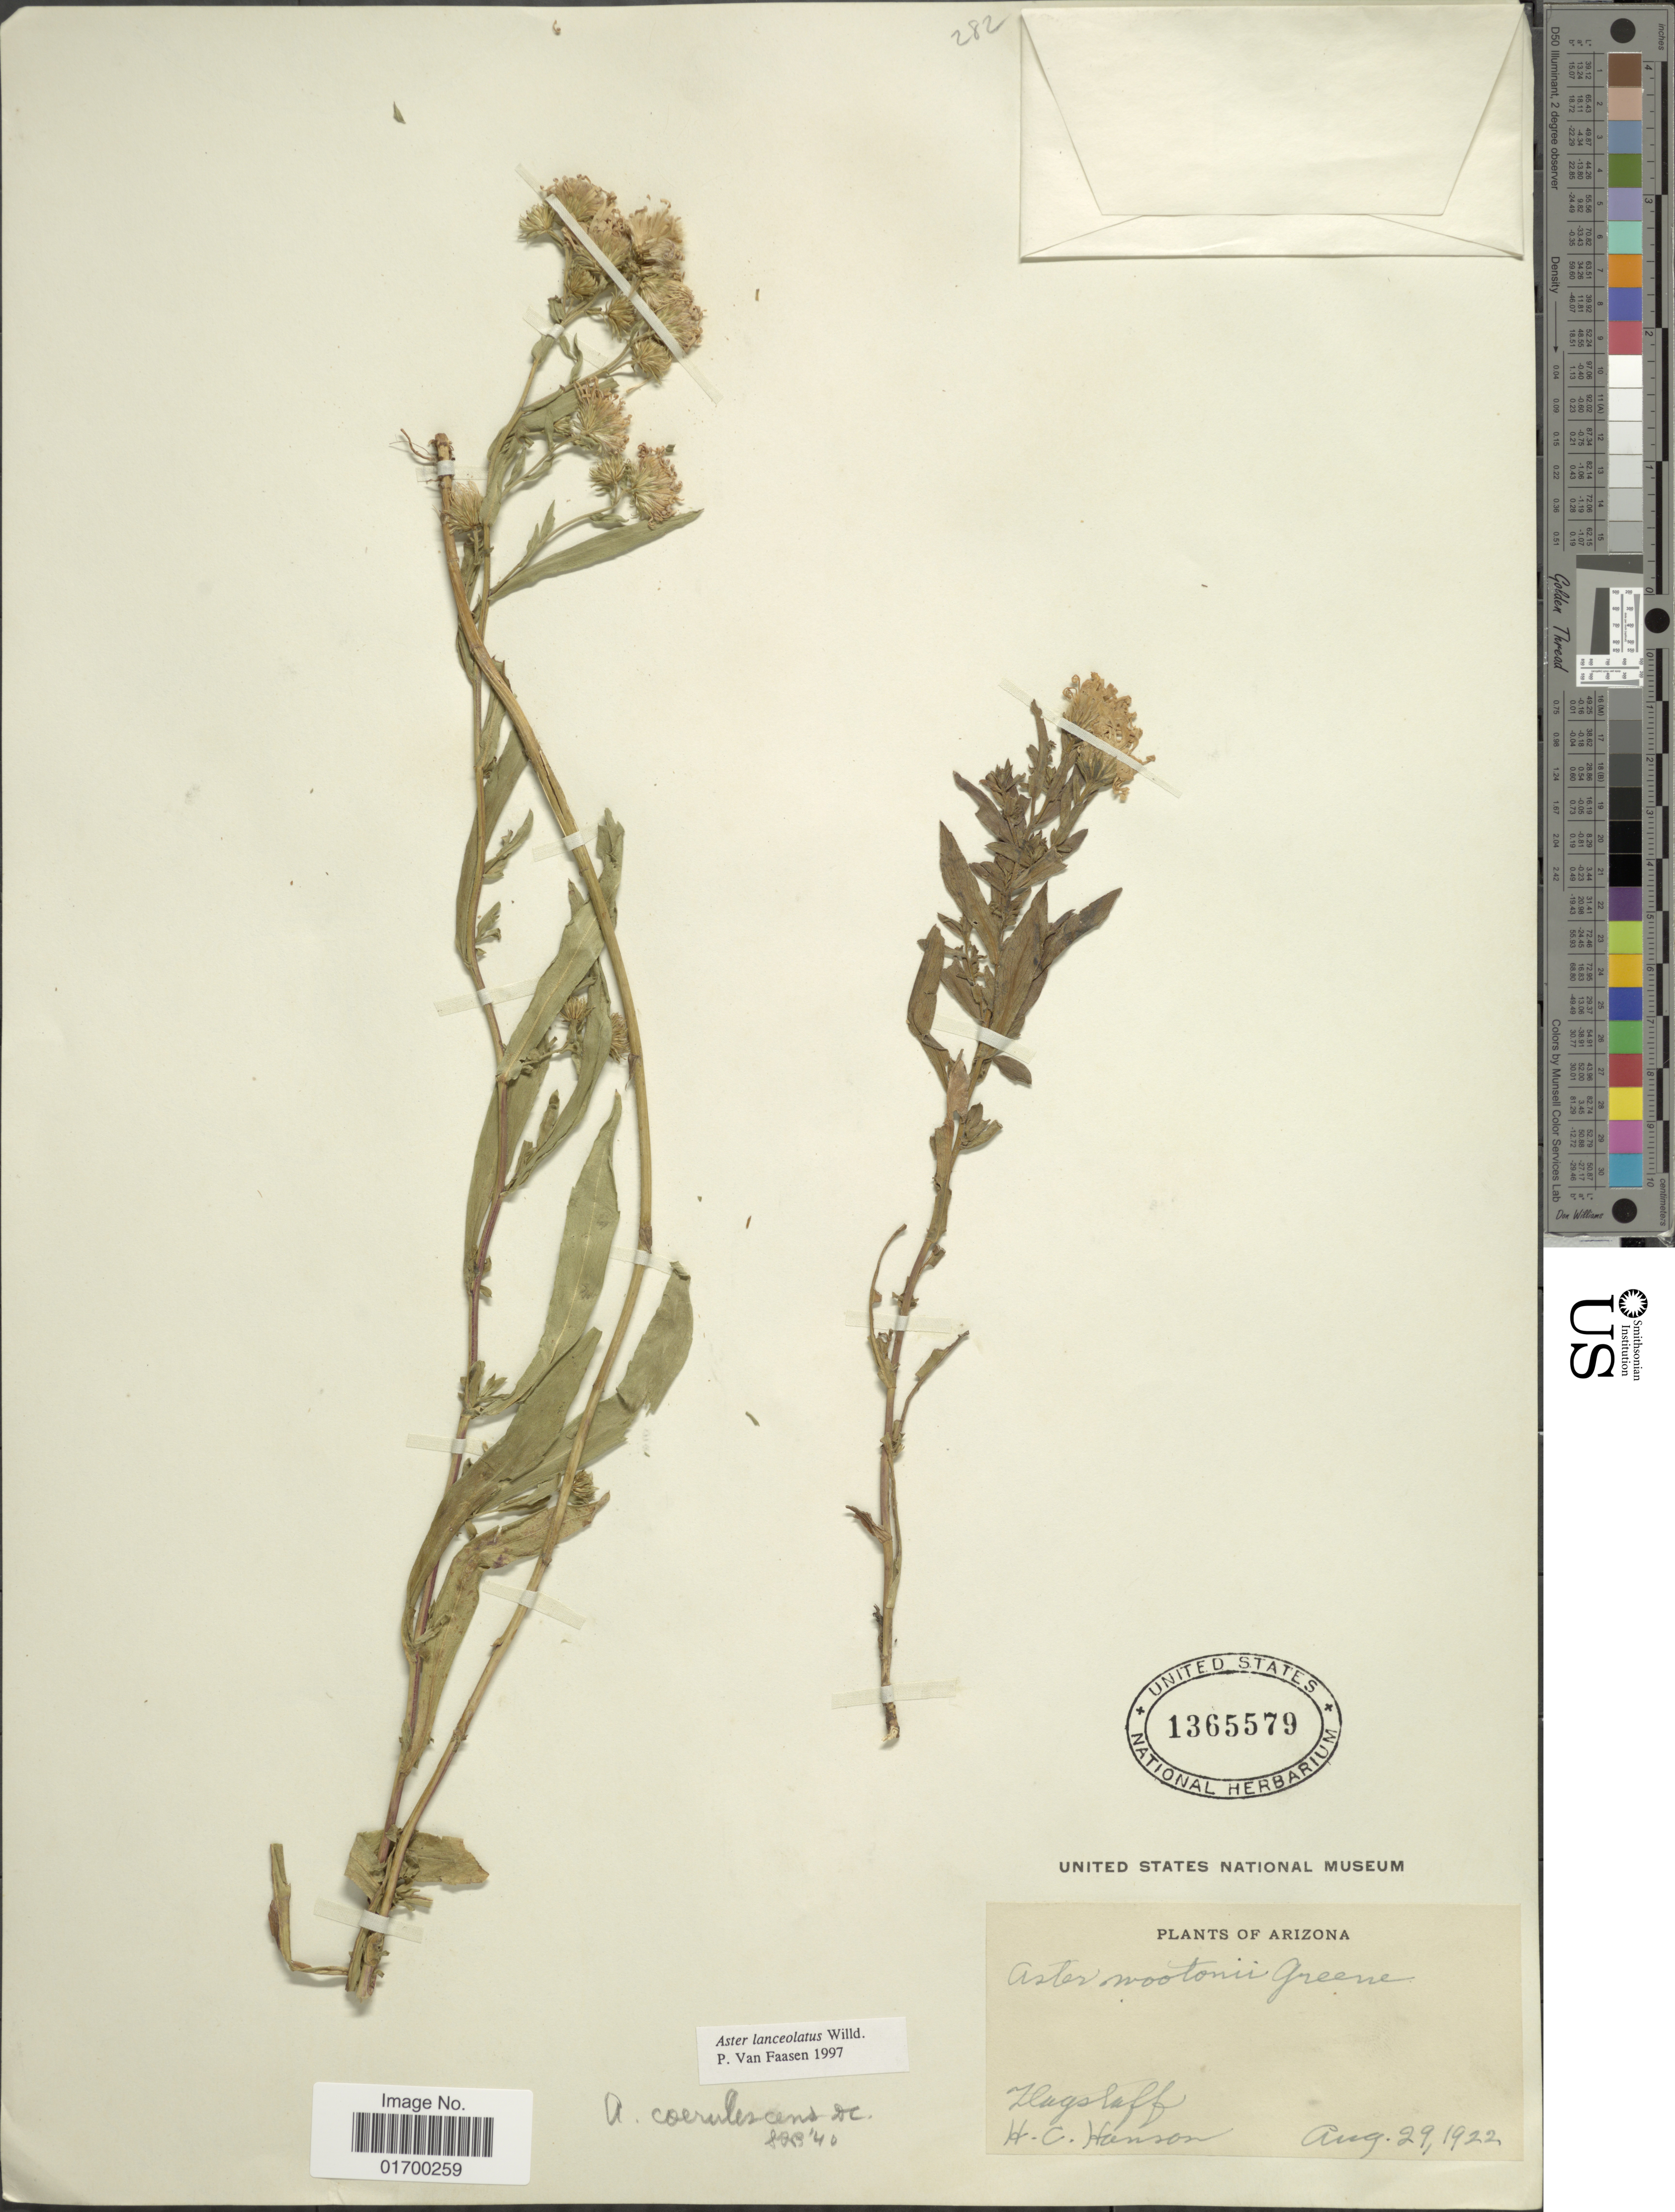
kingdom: Plantae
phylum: Tracheophyta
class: Magnoliopsida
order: Asterales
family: Asteraceae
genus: Symphyotrichum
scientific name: Symphyotrichum lanceolatum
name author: (Willd.) G.L. Nesom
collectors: H. Hanson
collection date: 1922-08-29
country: United States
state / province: Arizona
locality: Flagstaff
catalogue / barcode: US 1365579